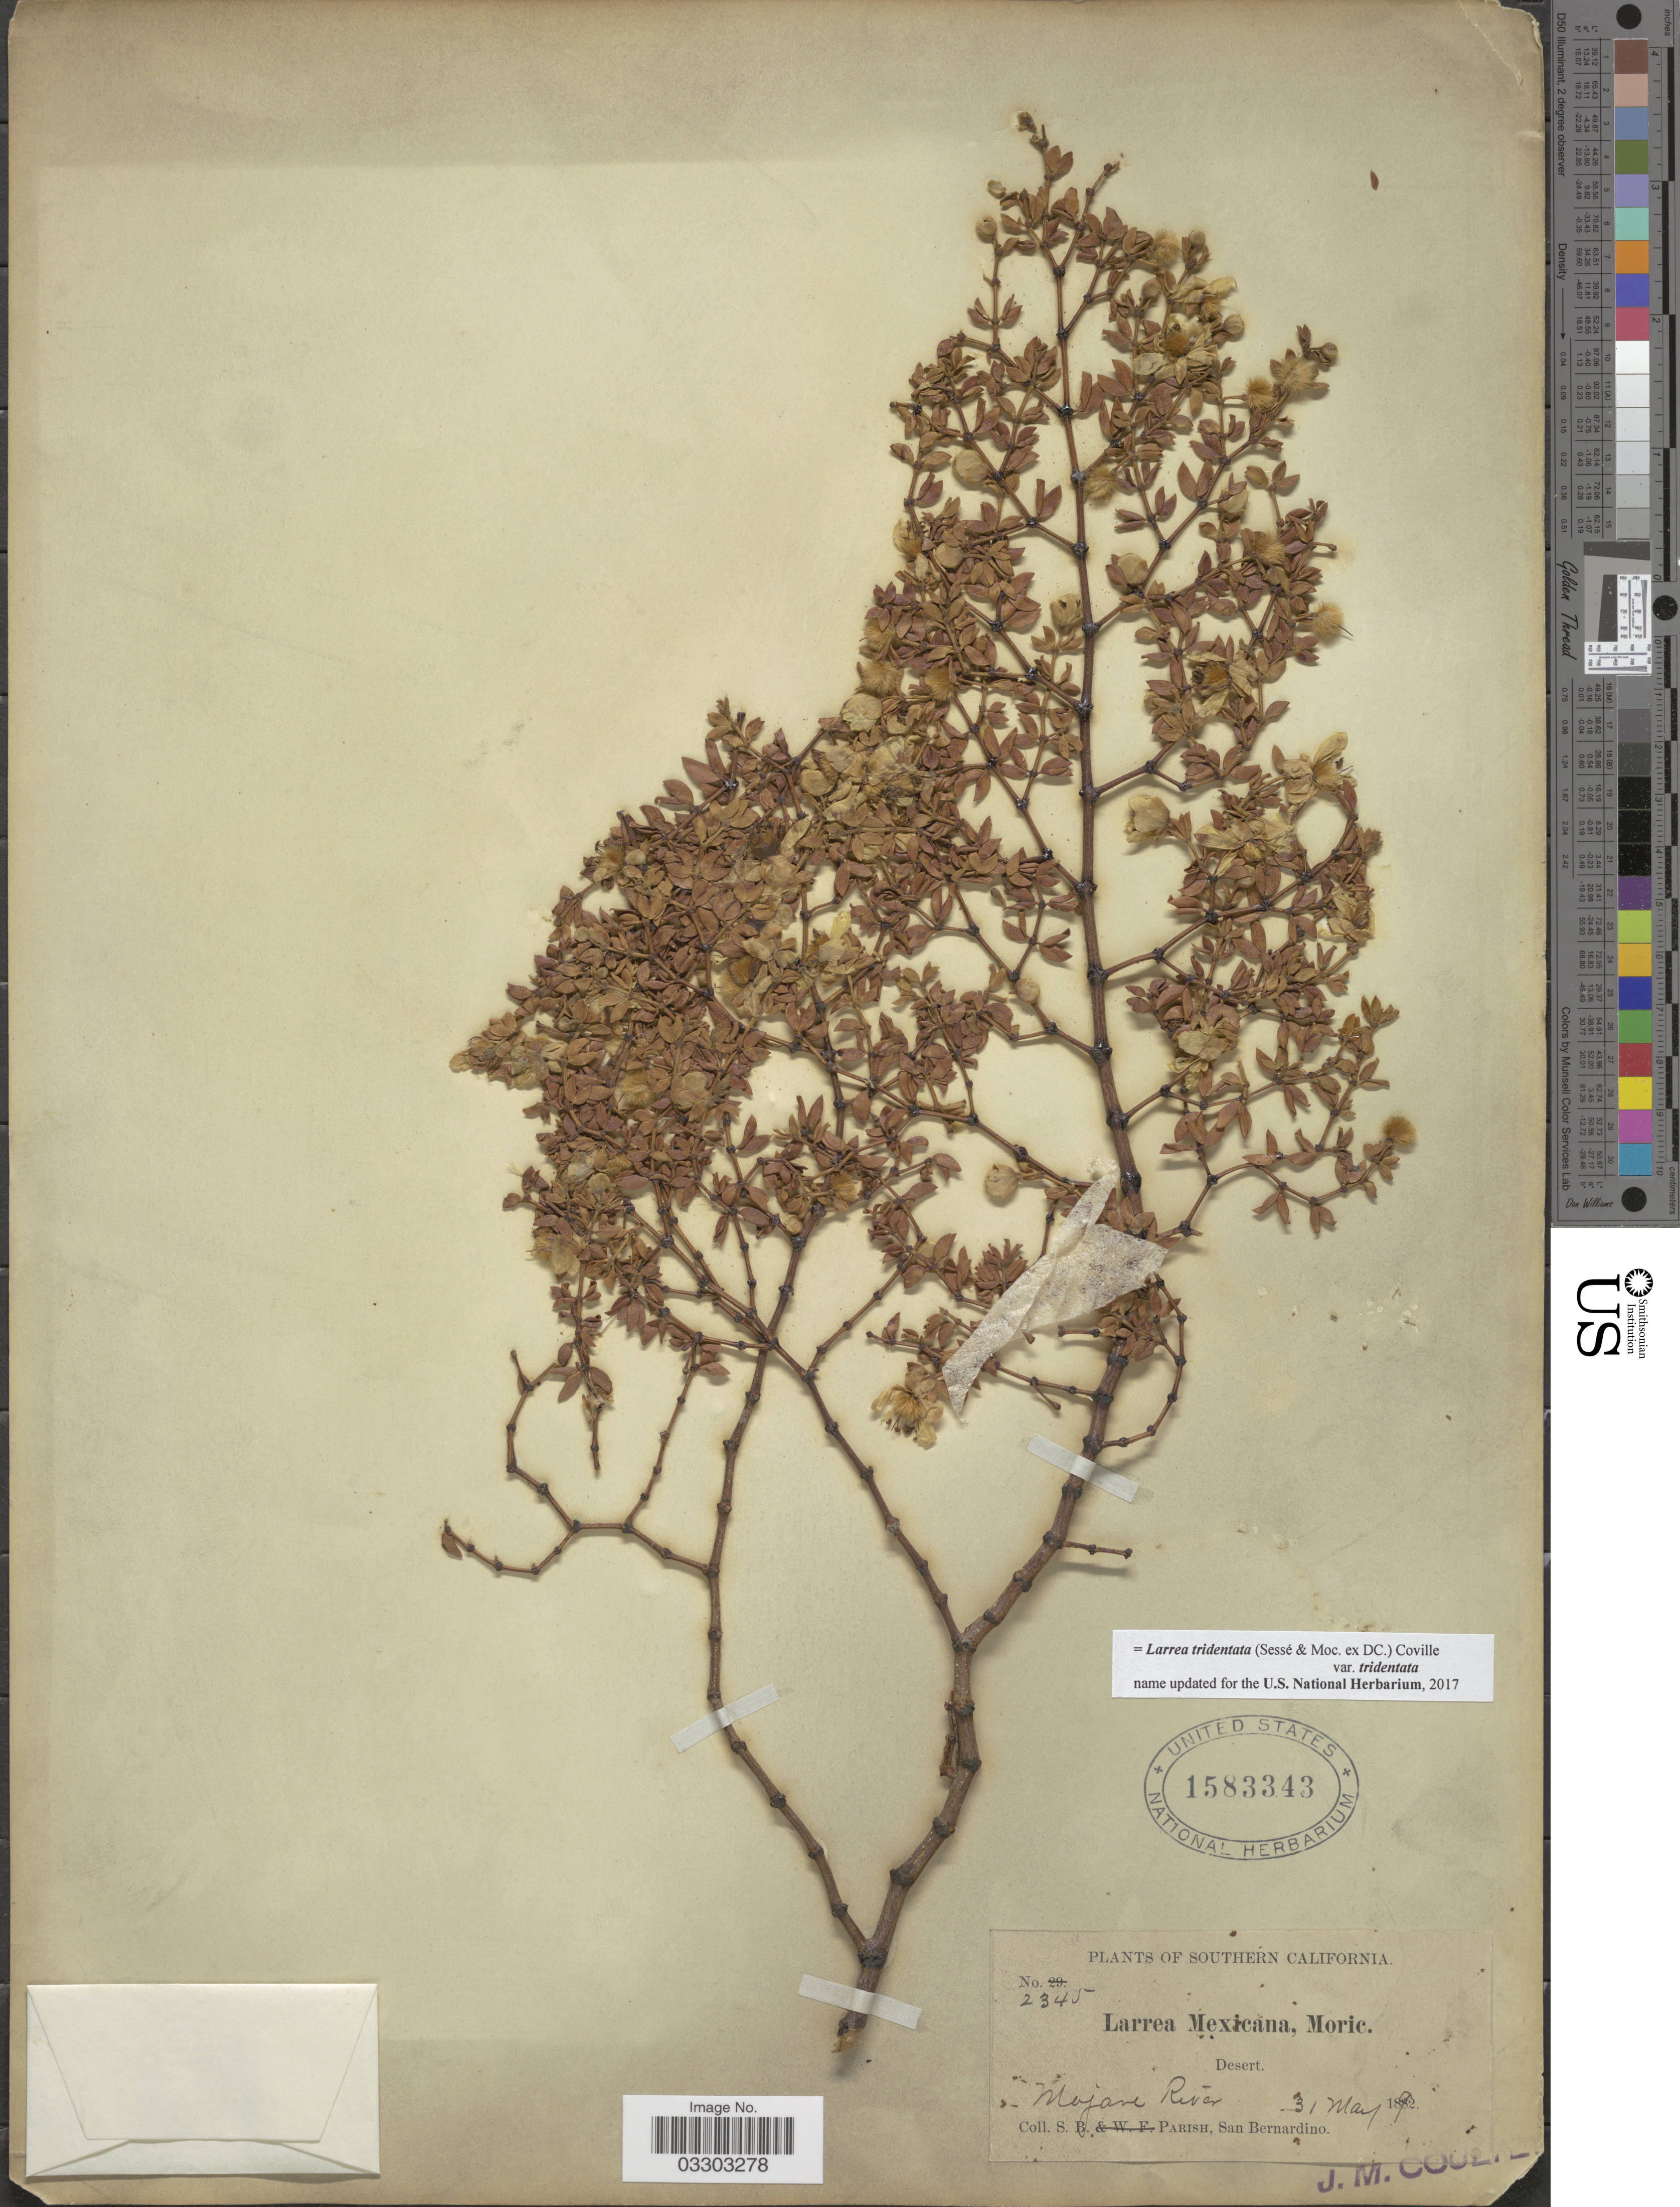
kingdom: Plantae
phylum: Tracheophyta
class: Magnoliopsida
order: Zygophyllales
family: Zygophyllaceae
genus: Larrea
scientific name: Larrea tridentata var. tridentata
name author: (Sessé & Moc. ex DC.) Coville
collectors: S. B. Parish & W. F. Parish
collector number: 2345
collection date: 1892-05-31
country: United States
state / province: California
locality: Southern California. Mojave River. Desert.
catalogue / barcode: US 1583343